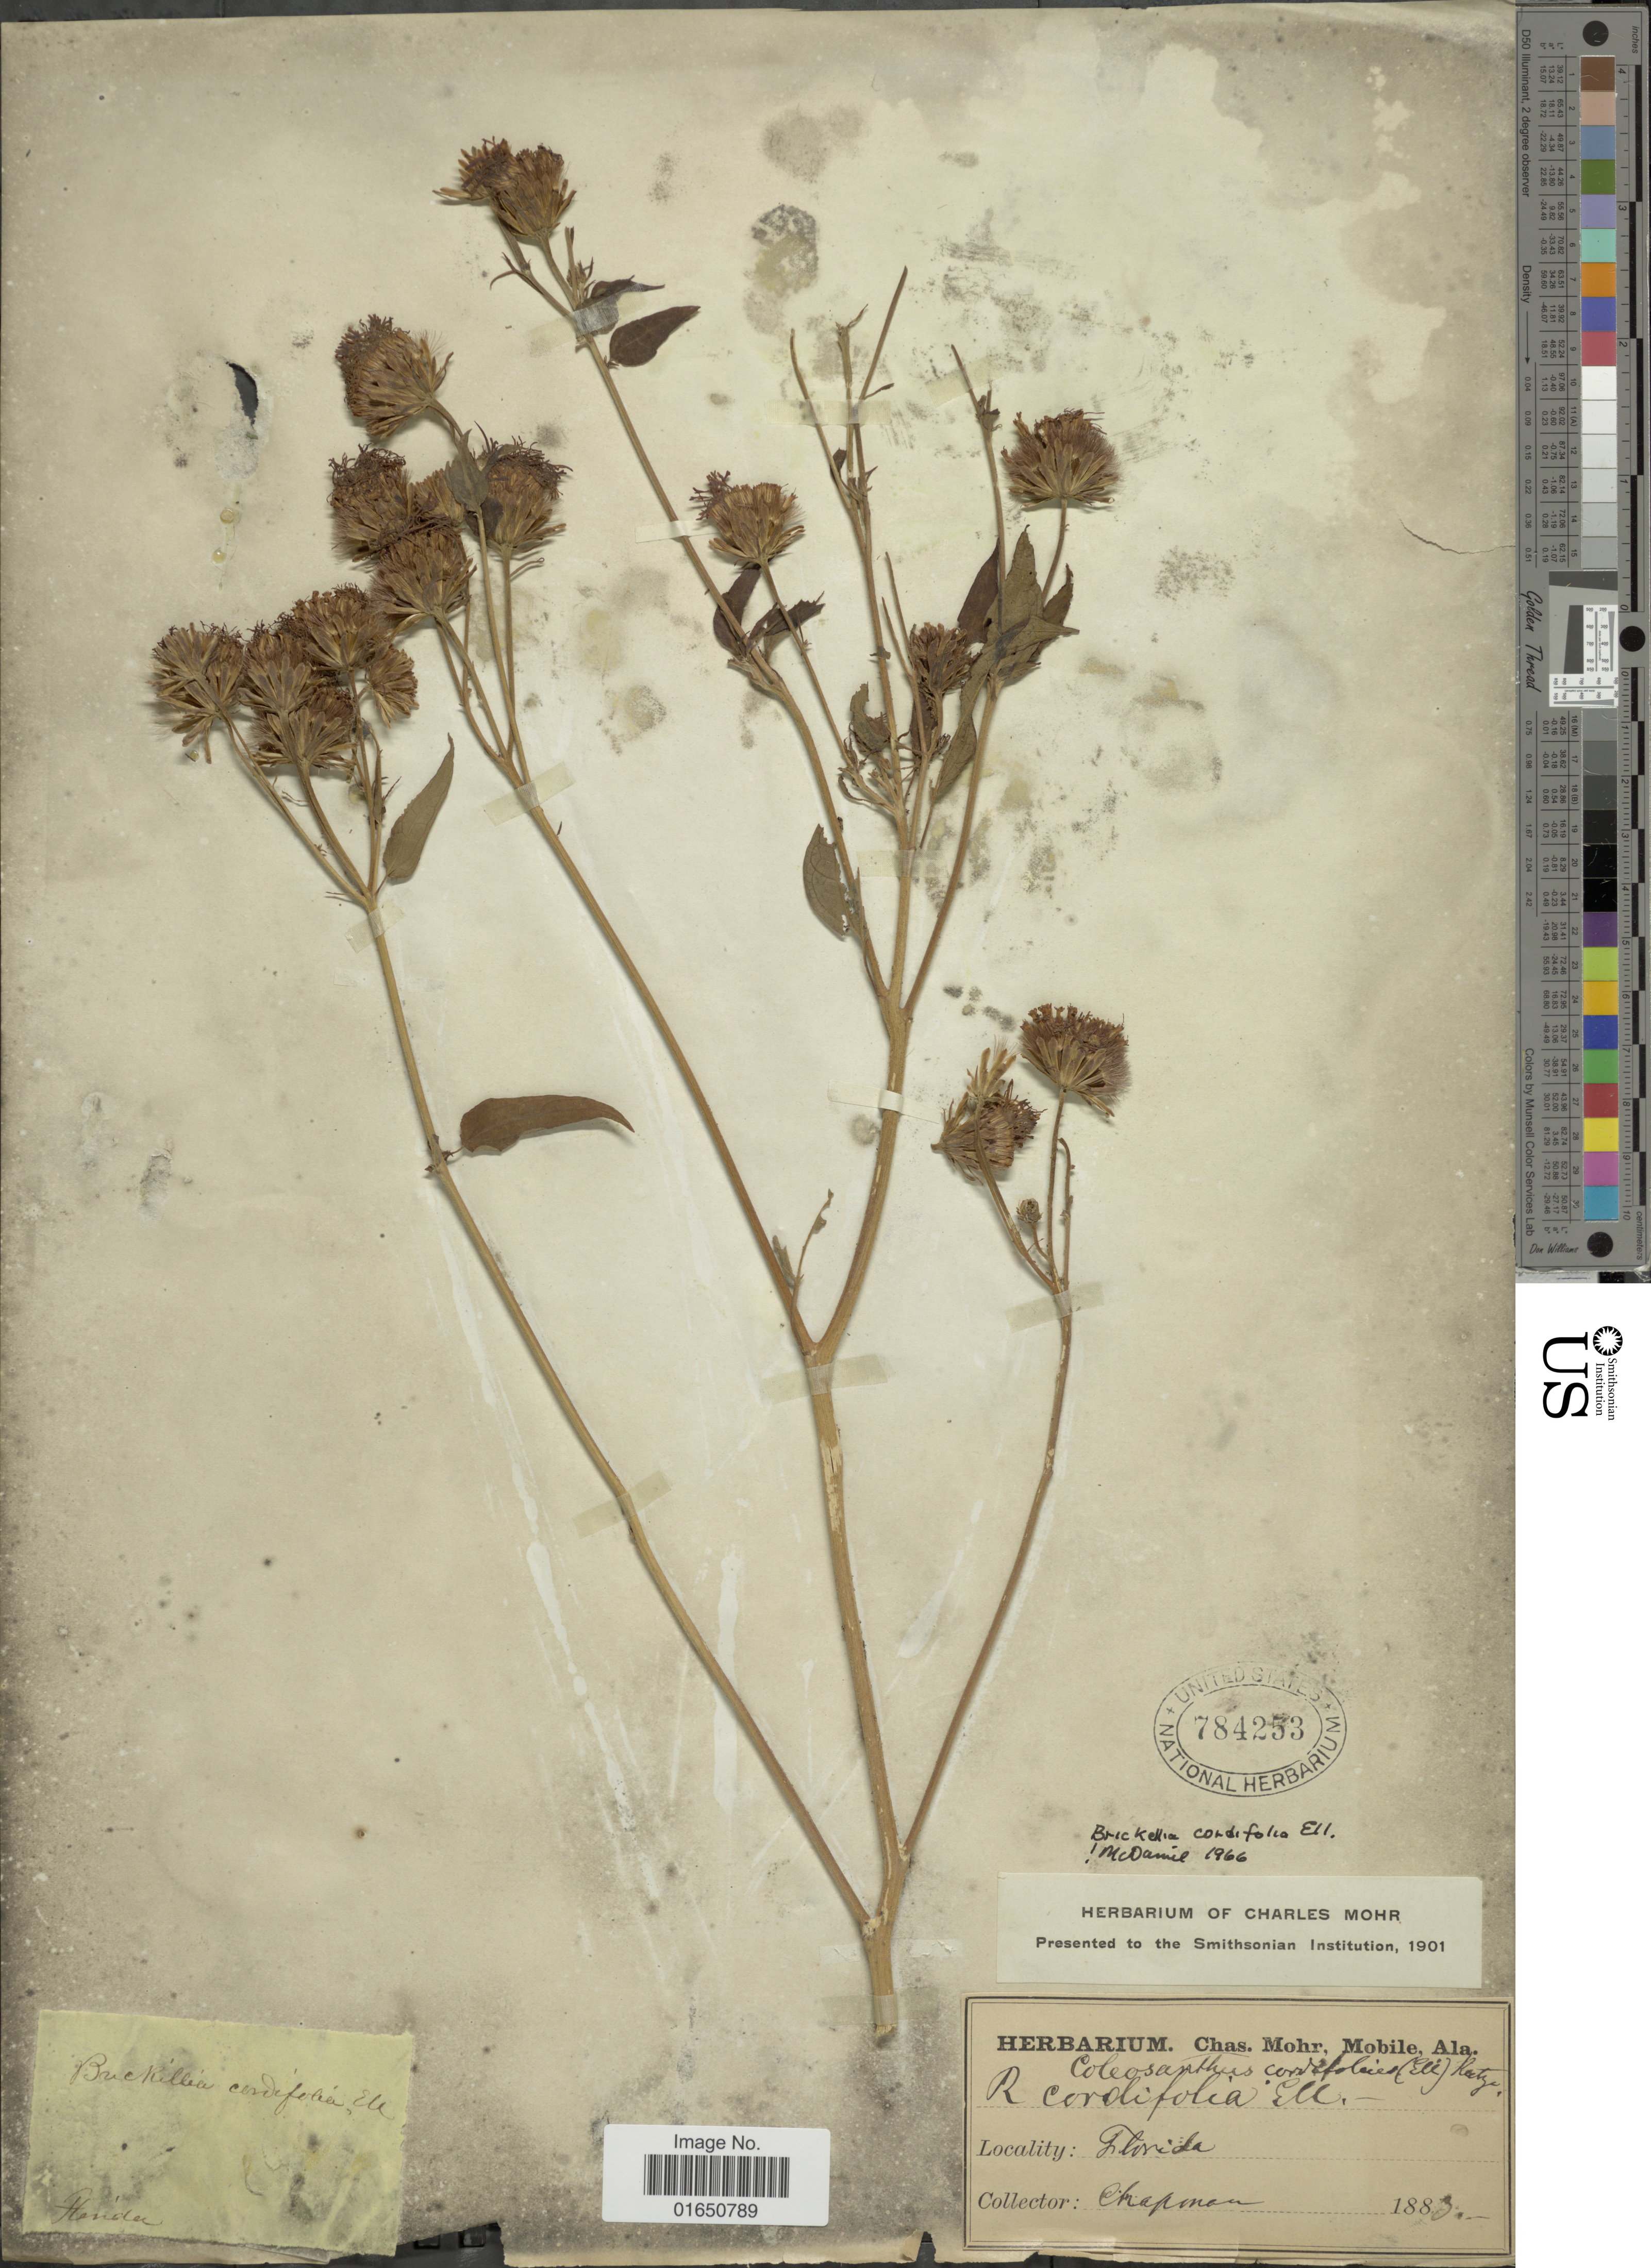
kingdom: Plantae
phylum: Tracheophyta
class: Magnoliopsida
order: Asterales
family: Asteraceae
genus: Brickellia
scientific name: Brickellia coridifolia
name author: (DC.) B.L. Rob.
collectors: A. Chapman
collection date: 1883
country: United States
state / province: Florida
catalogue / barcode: US 784253